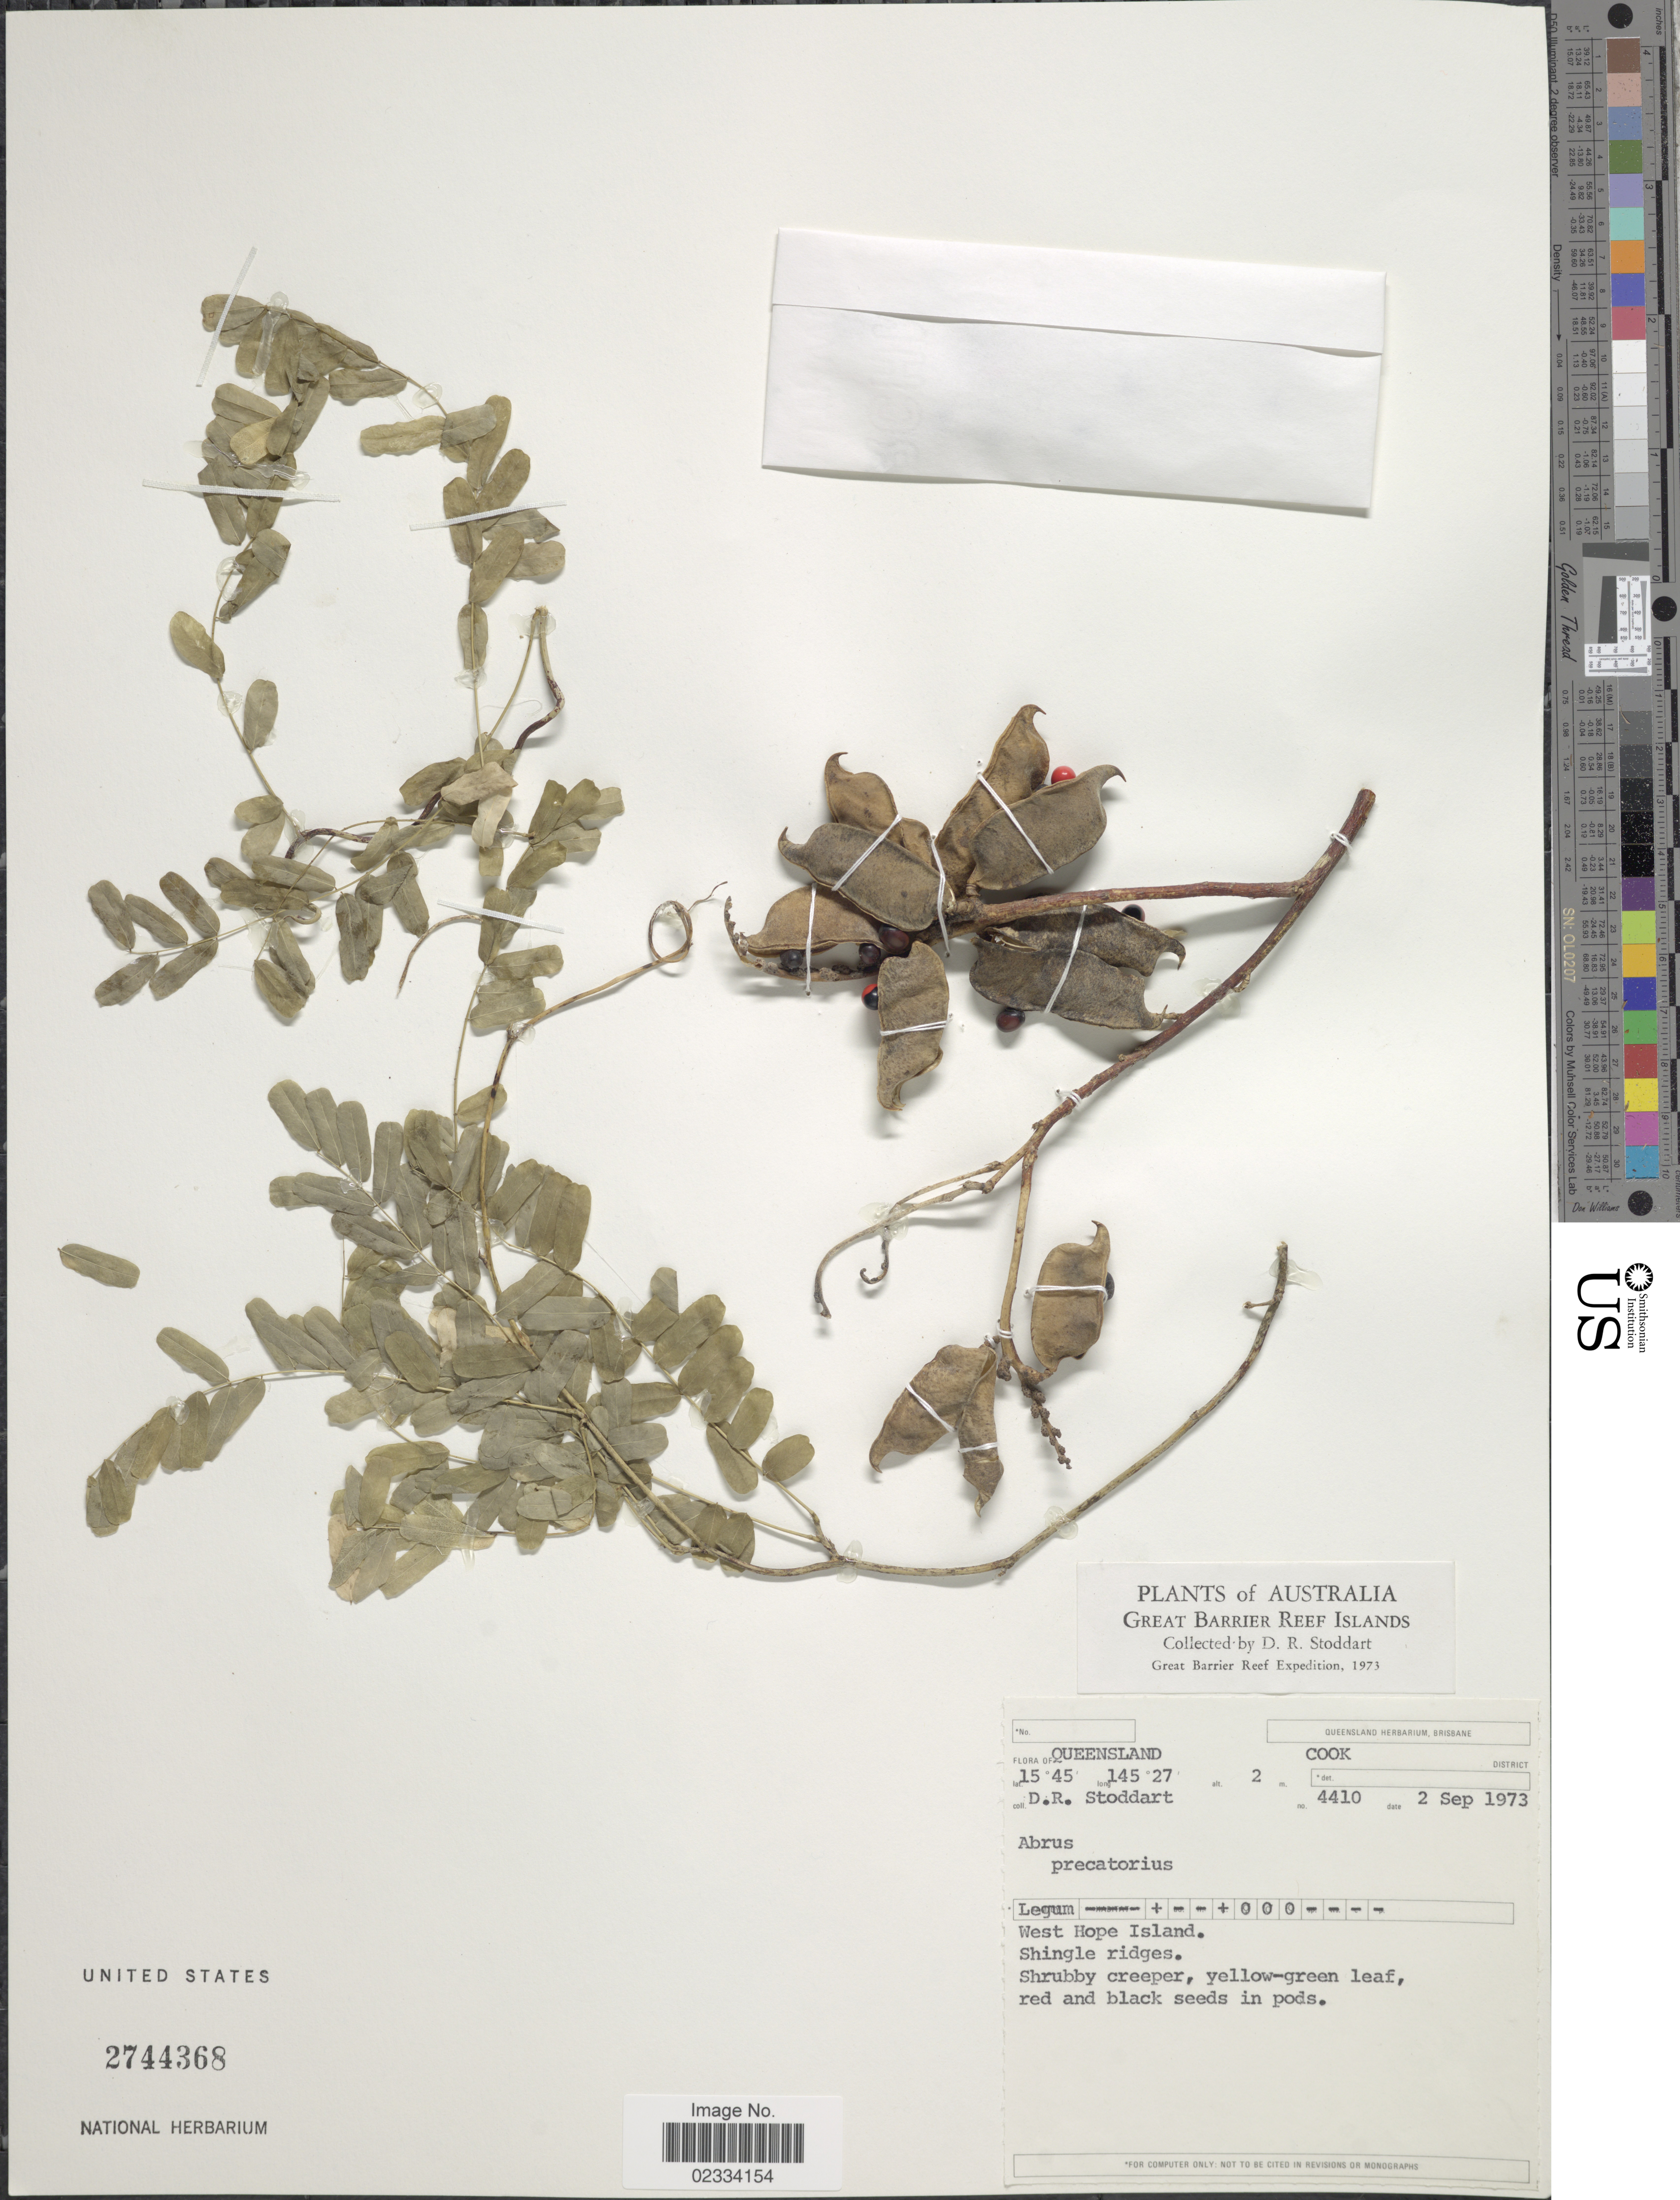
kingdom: Plantae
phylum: Tracheophyta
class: Magnoliopsida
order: Fabales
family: Fabaceae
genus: Abrus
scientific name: Abrus sp.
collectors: D. R. Stoddart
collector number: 4410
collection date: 1973-09-02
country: Australia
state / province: Queensland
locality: Great Barrier Reef Islands. Cook District. West Hope Island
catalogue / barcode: US 2744368